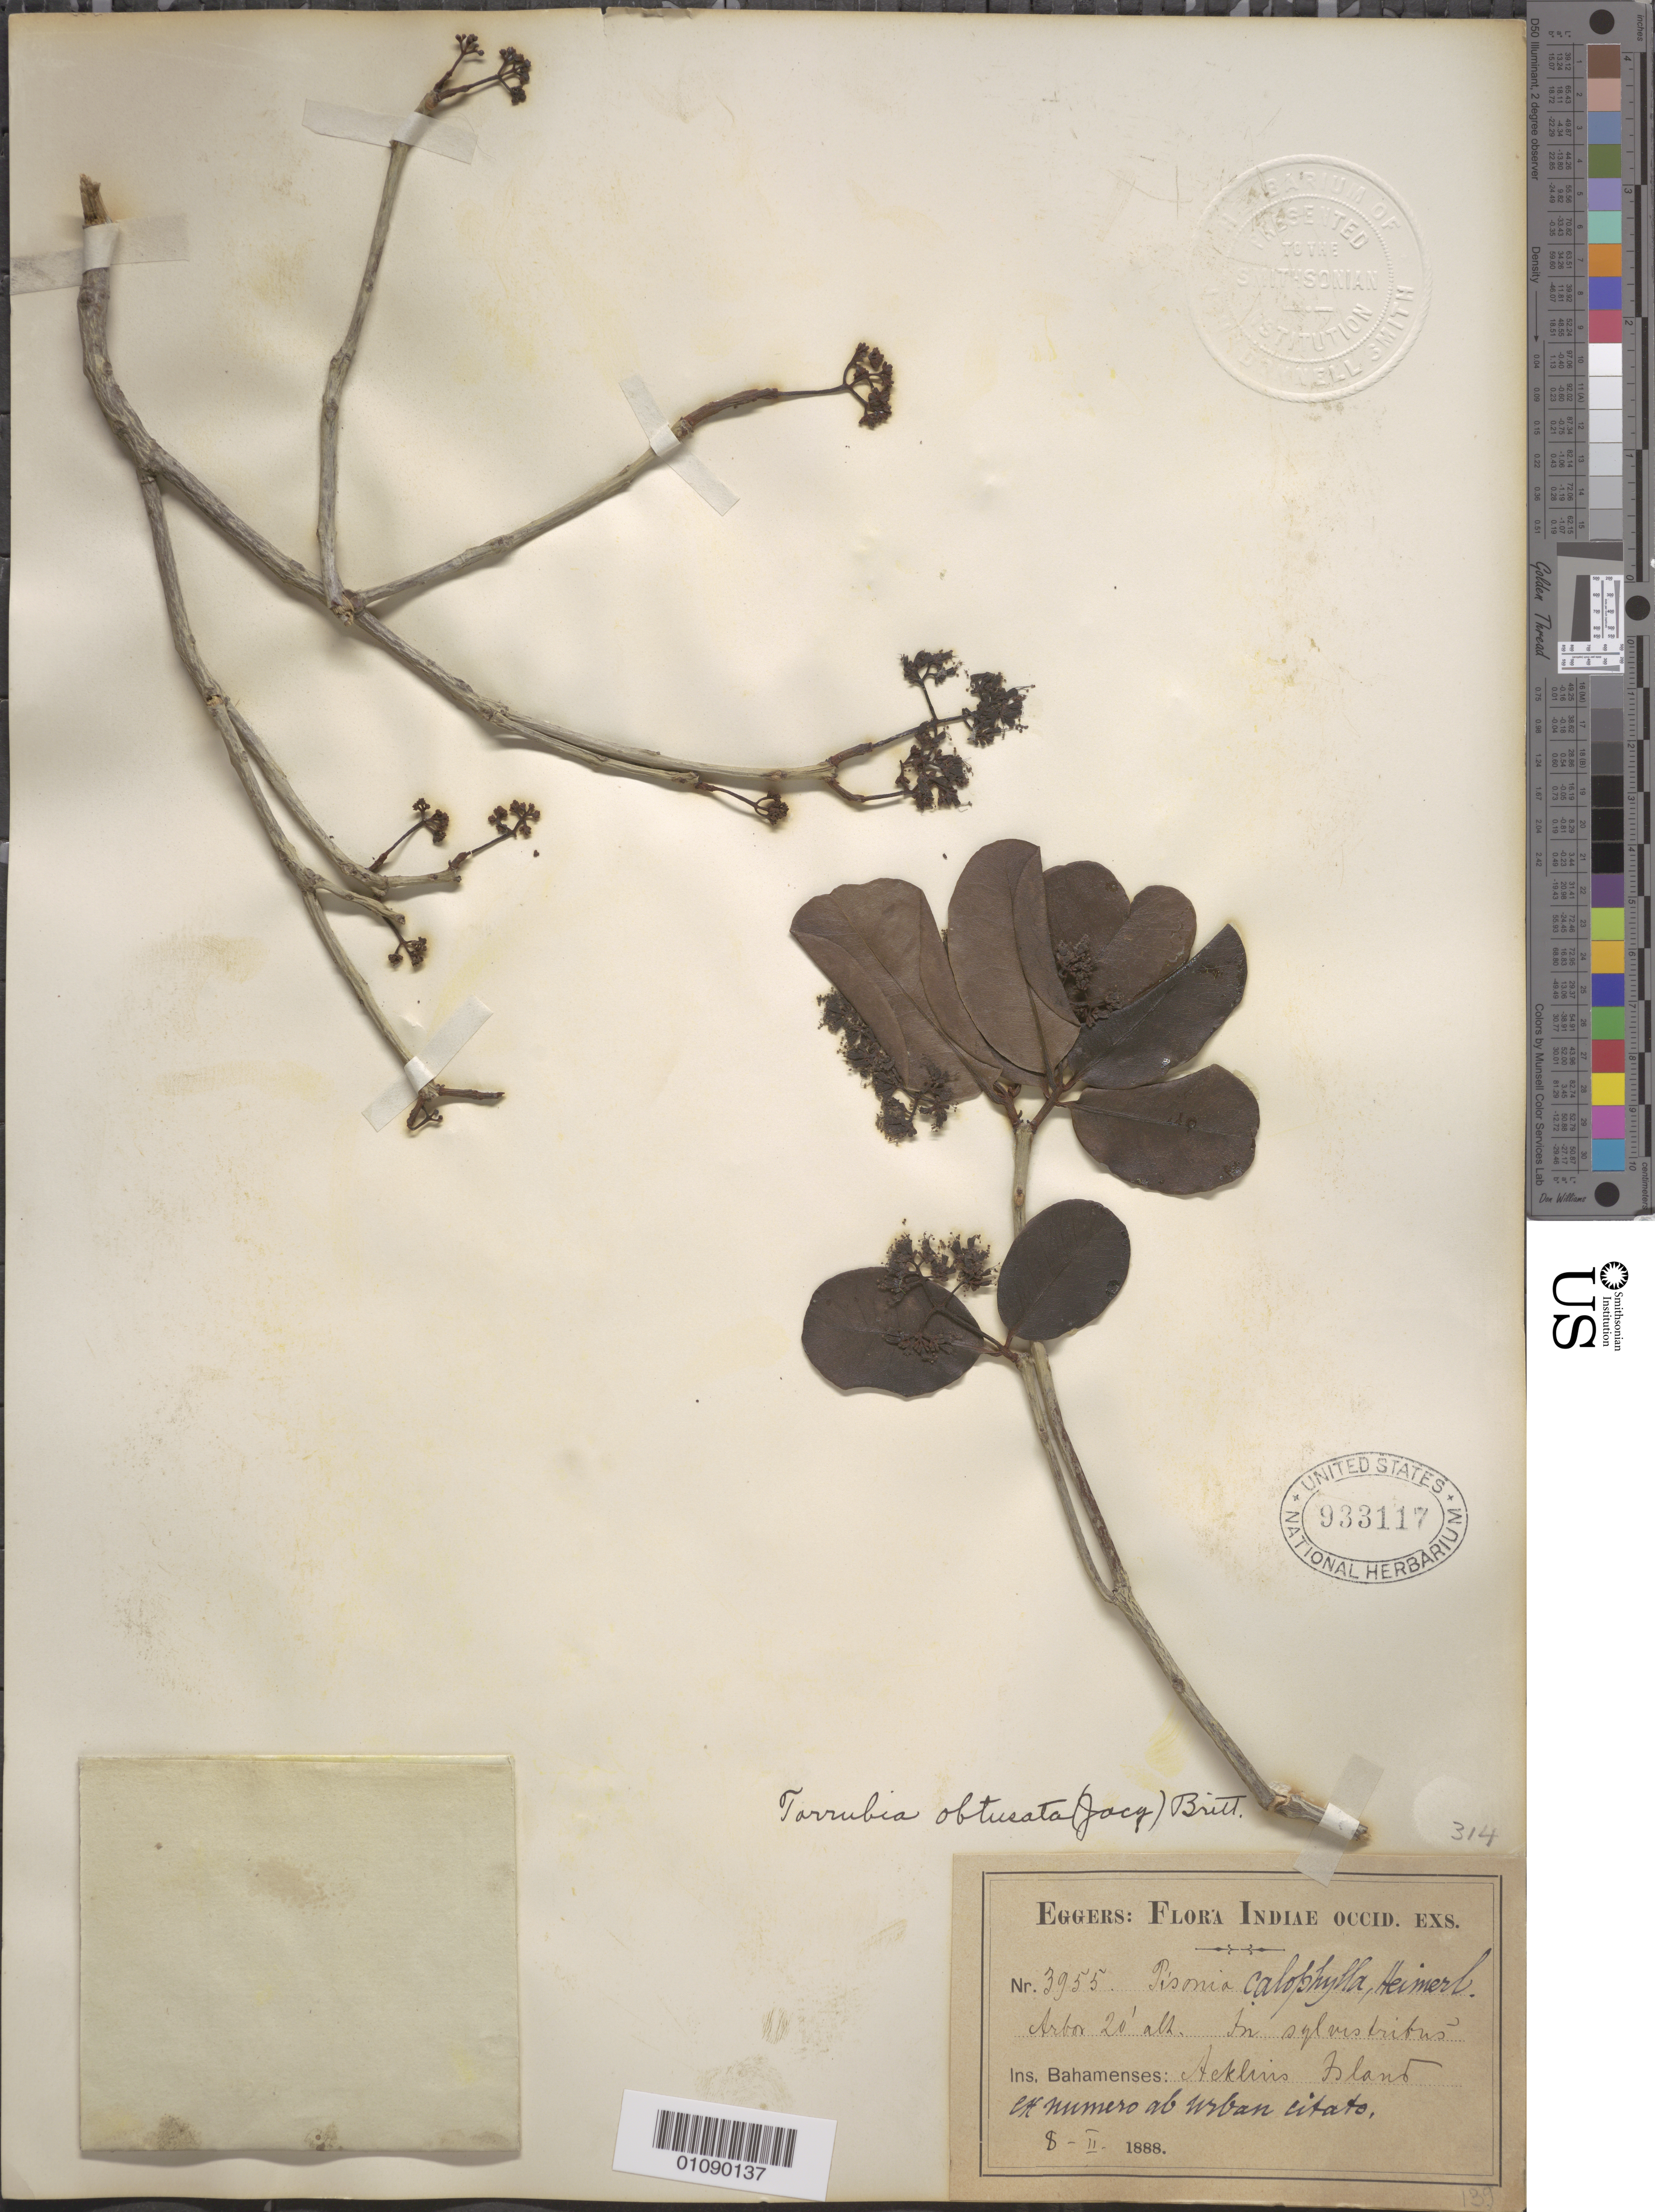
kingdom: Plantae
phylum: Tracheophyta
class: Magnoliopsida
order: Caryophyllales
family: Nyctaginaceae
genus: Guapira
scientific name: Guapira obtusata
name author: (Jacq.) Little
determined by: Strong, Mark T., (BOT), Smithsonian Institution - National Museum of Natural History (UNITED STATES)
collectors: H. F. A. von Eggers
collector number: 3955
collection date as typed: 08 Feb 1888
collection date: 1888-02-08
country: Bahamas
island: Acklin's I.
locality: Acklin's Island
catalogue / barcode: US 933117